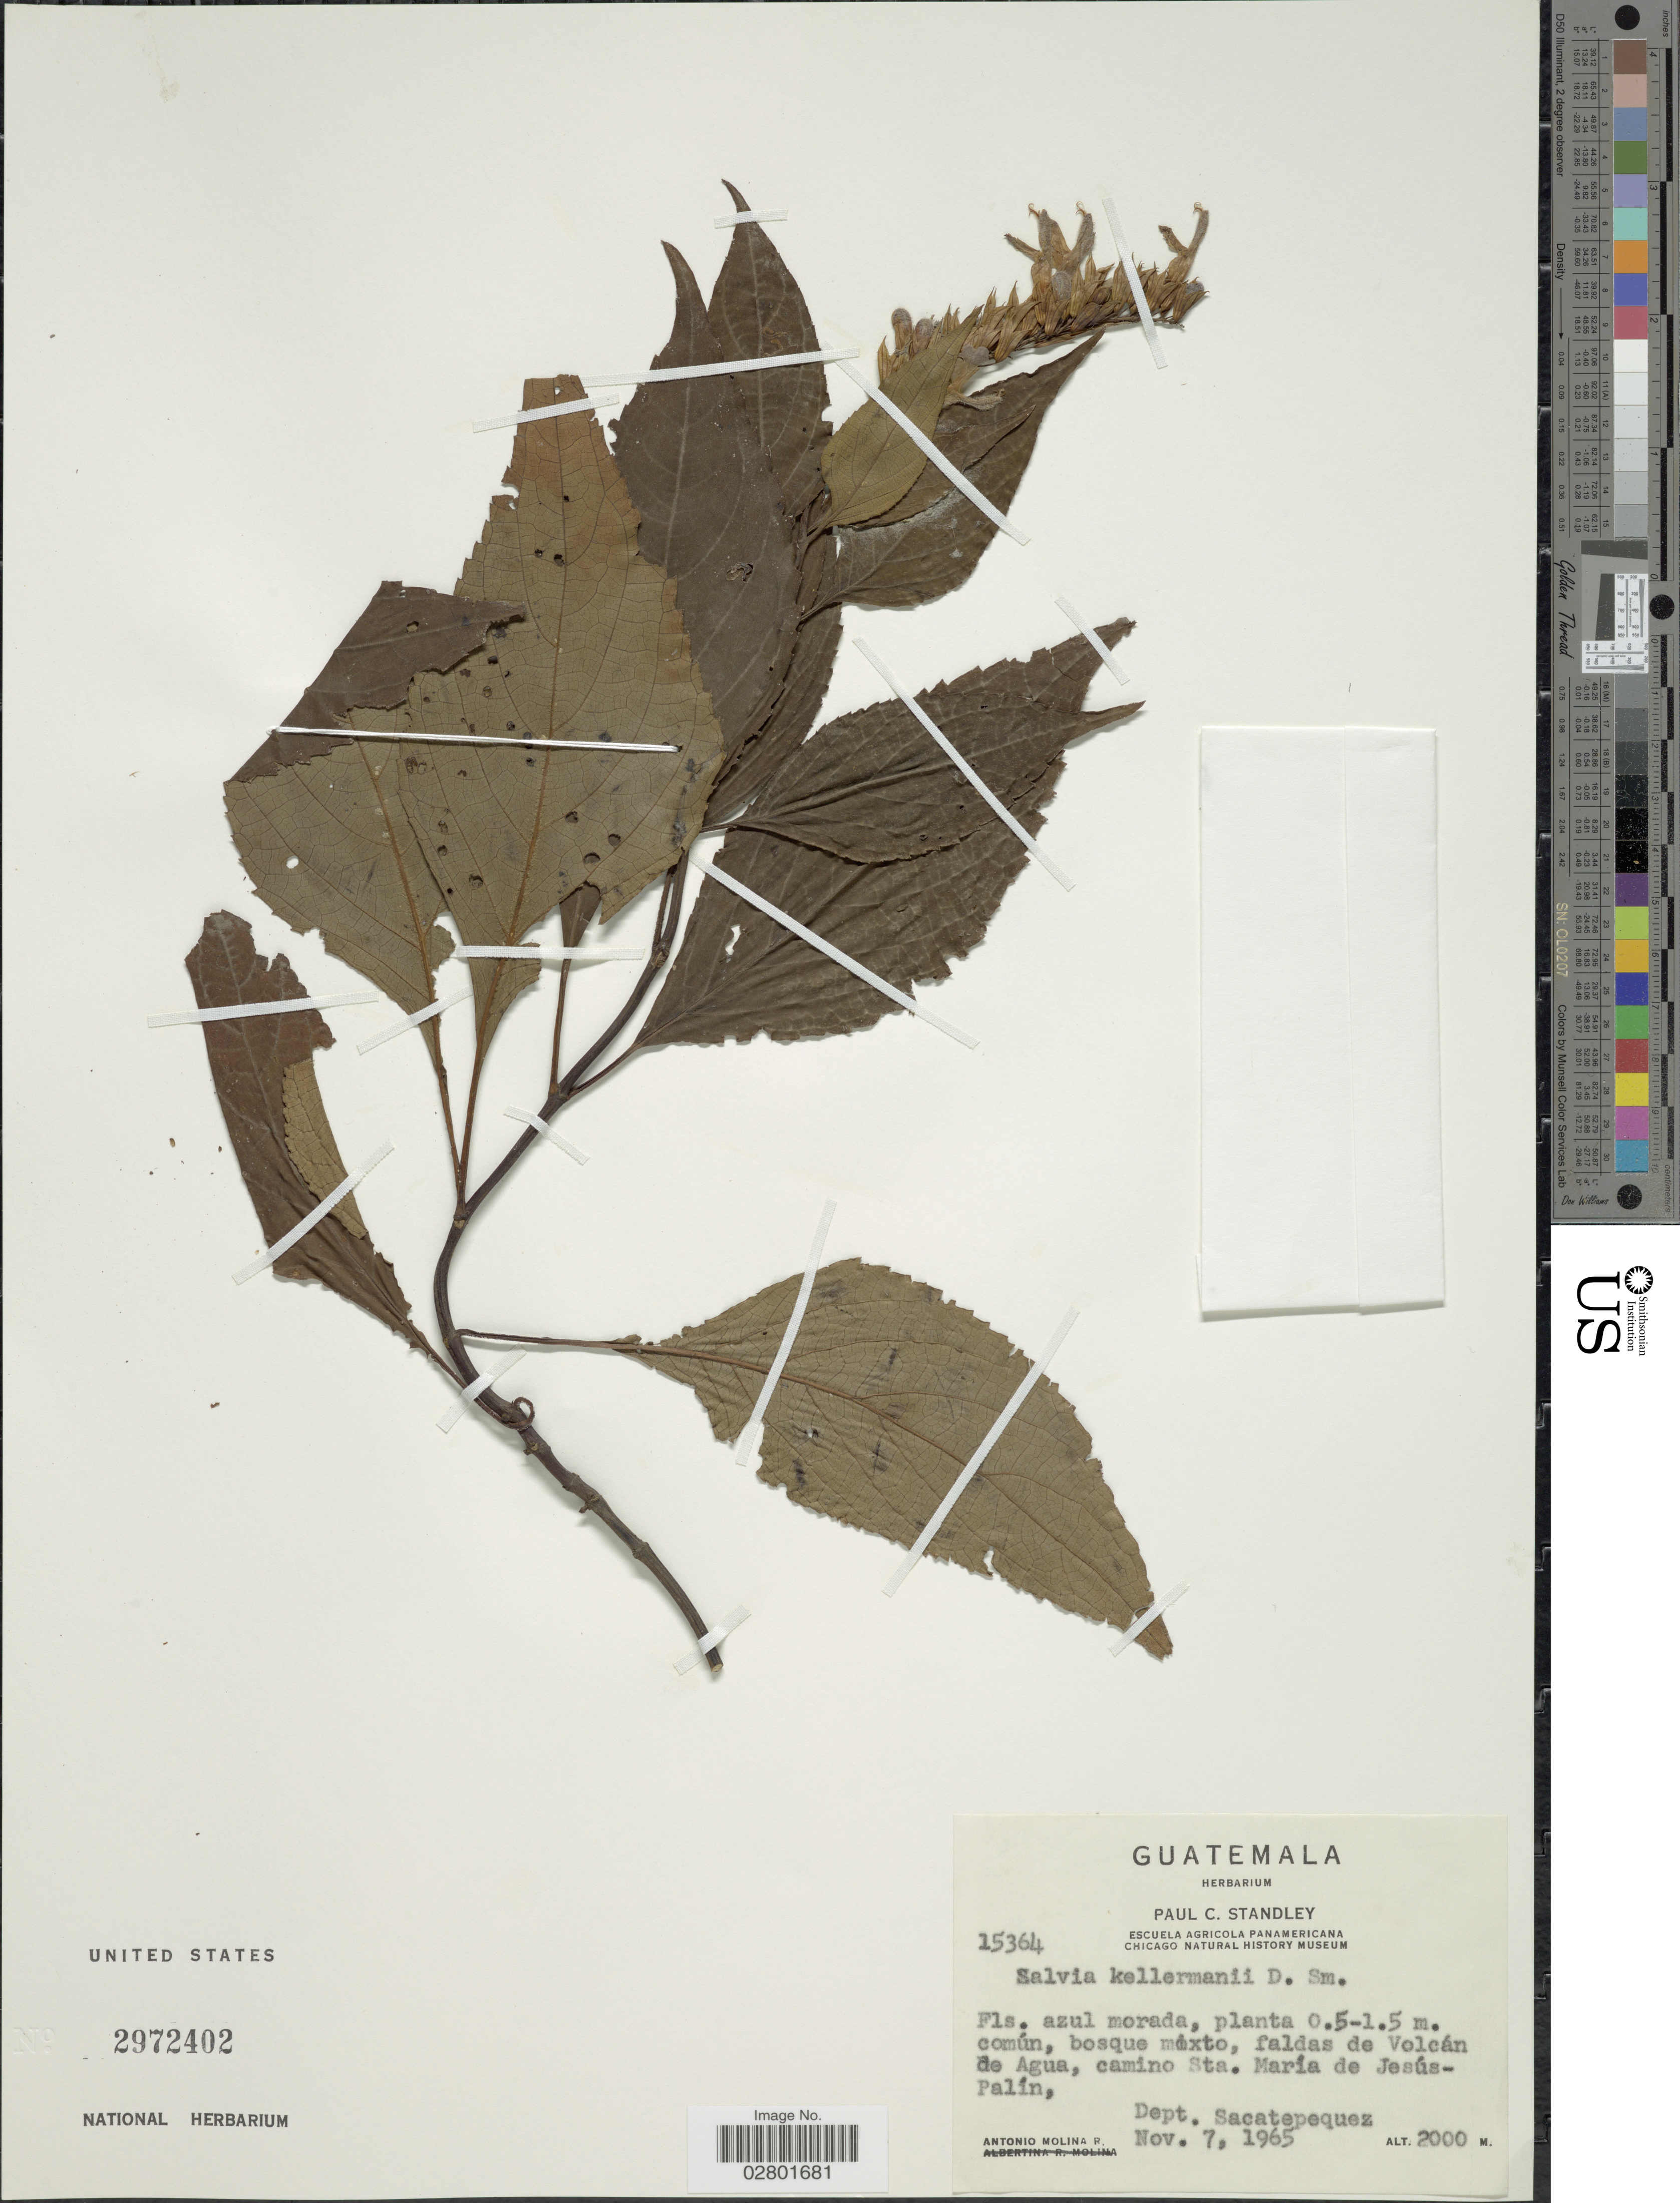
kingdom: Plantae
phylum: Tracheophyta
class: Magnoliopsida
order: Lamiales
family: Lamiaceae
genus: Salvia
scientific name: Salvia kellermanii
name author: Donn. Sm.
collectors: A. Molina R.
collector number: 15364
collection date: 1965-11-07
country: Guatemala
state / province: Sacatepéquez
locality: Faldas de Volcán de Agua, camino Sta. María de Jesús-Palín, Dept. Sacatepequez.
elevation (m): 2000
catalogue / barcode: US 2972402